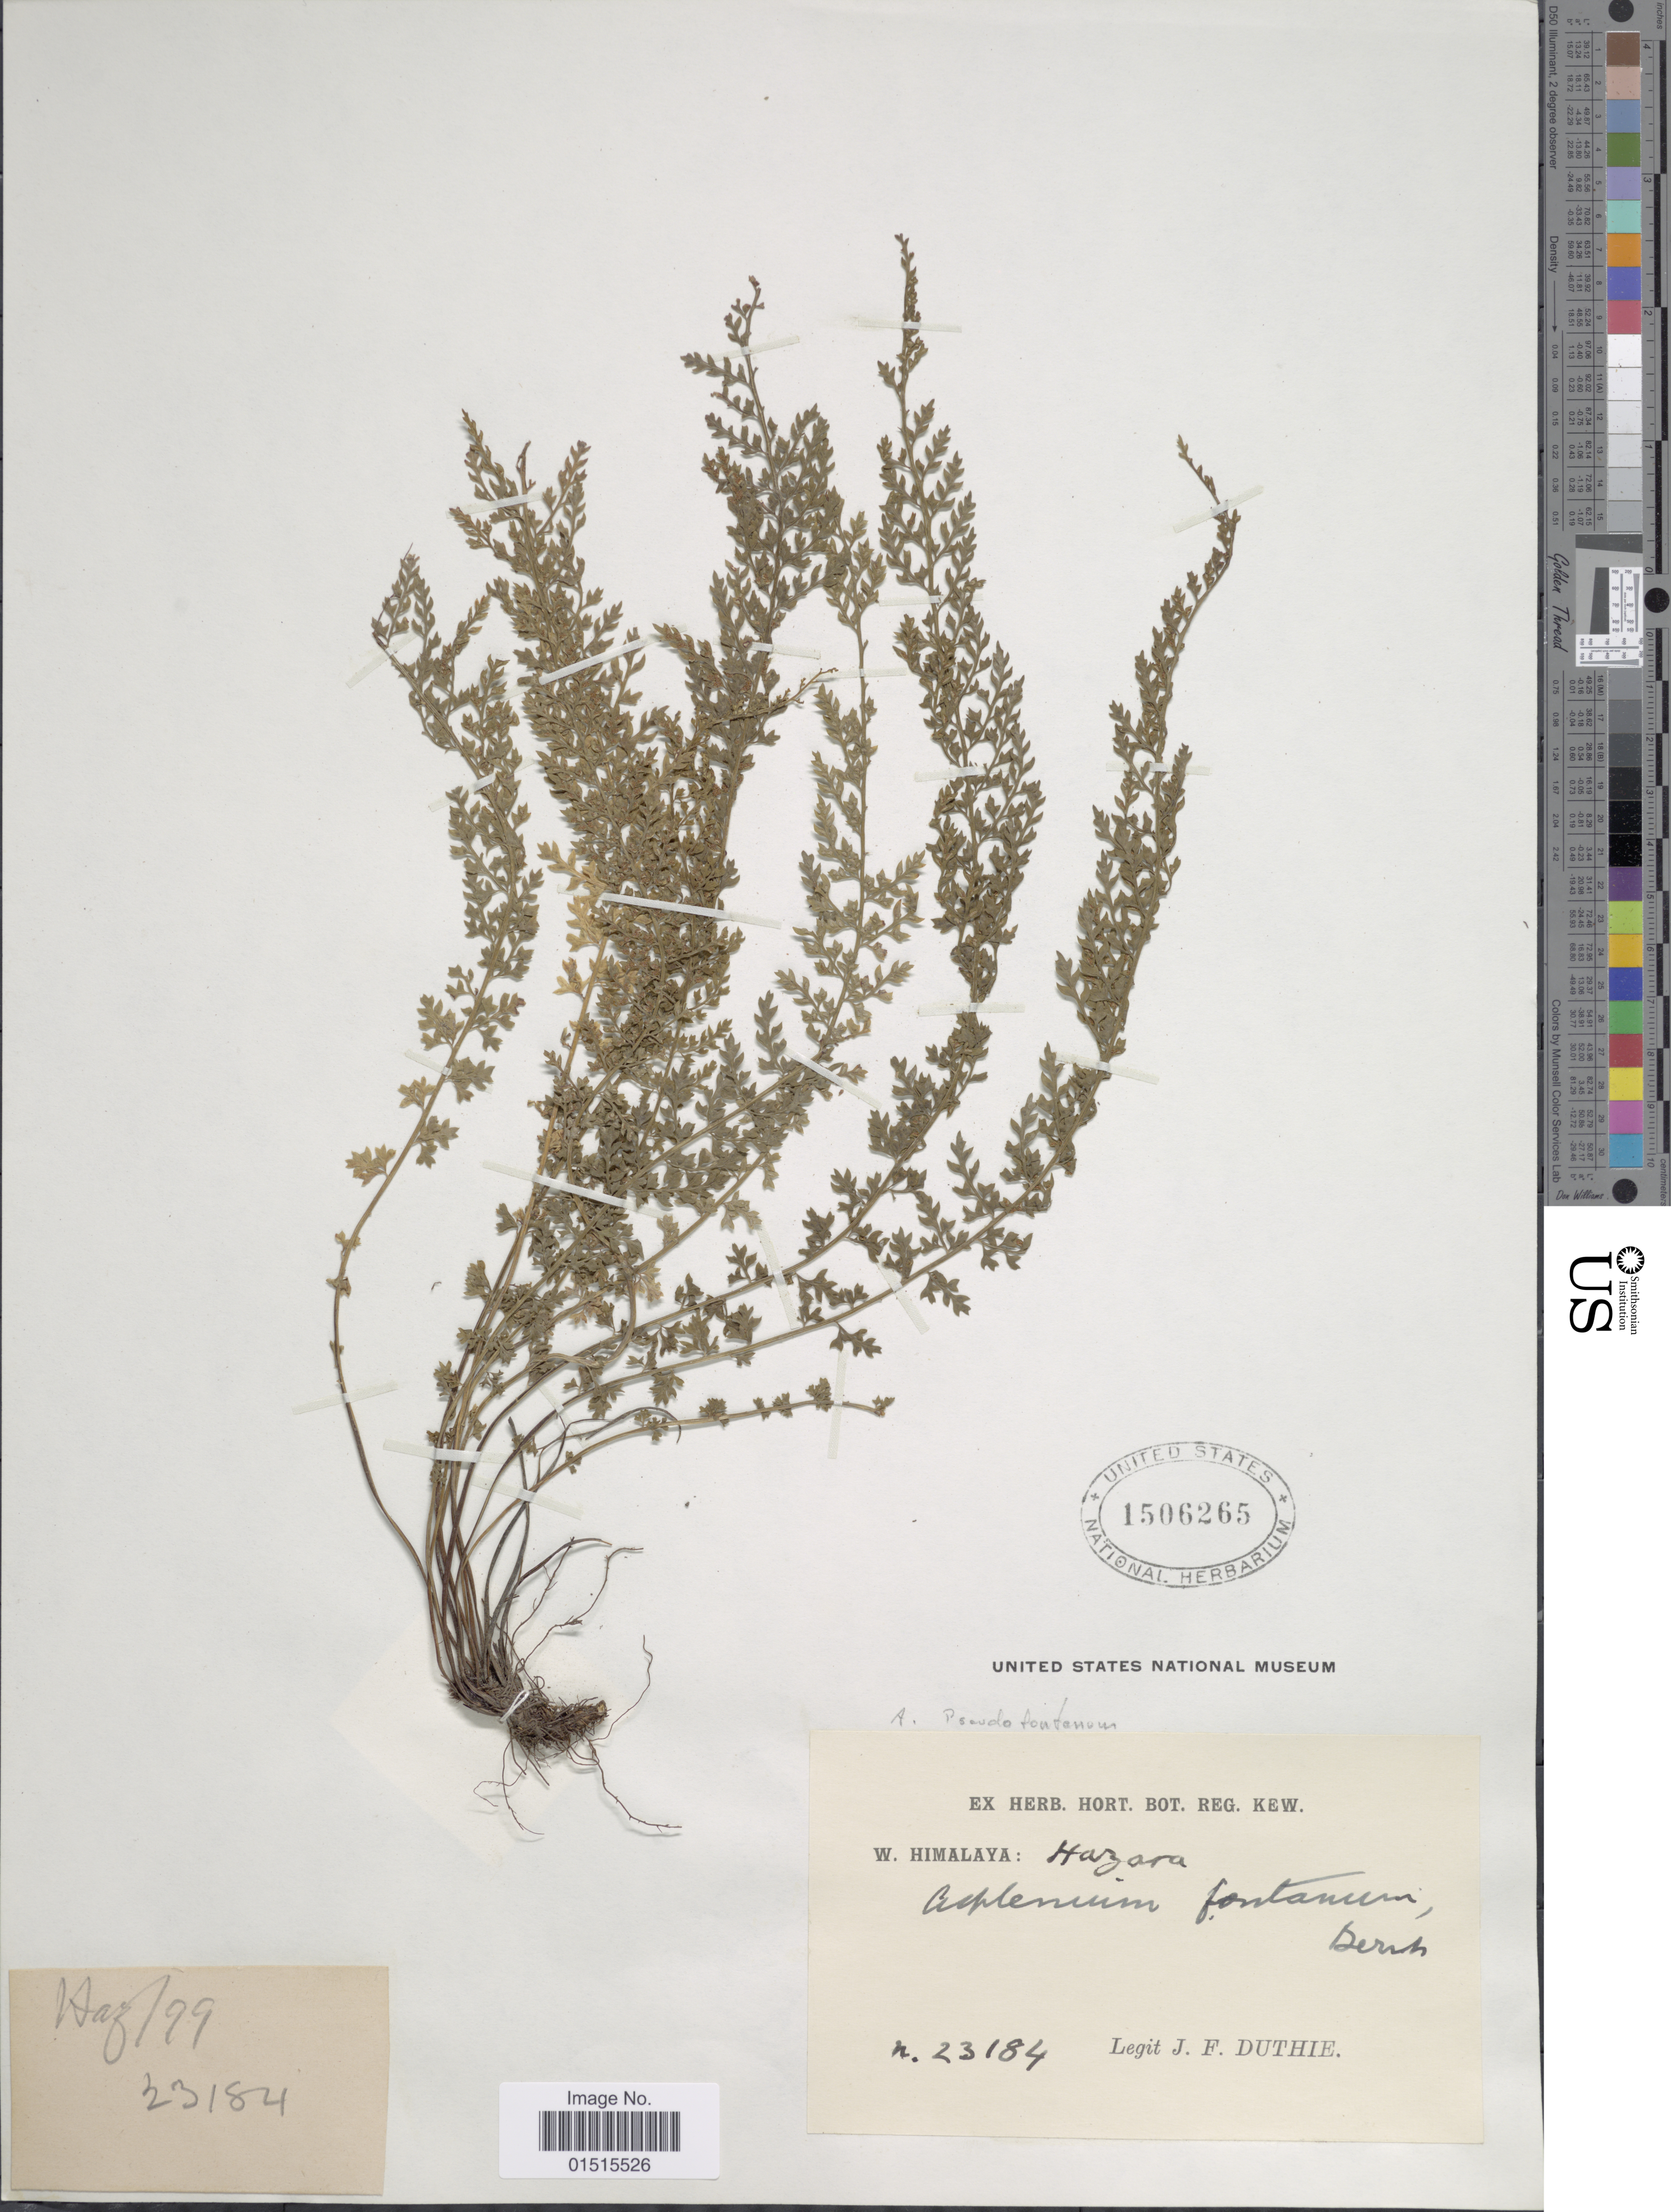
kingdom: Plantae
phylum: Tracheophyta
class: Polypodiopsida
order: Polypodiales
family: Aspleniaceae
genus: Asplenium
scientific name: Asplenium psuedofontanum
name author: Kossinsky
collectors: J. F. Duthie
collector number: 23184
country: Pakistan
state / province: Khyber Pakhtunkhwa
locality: W. Himalaya: Hazara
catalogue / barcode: US 1506265